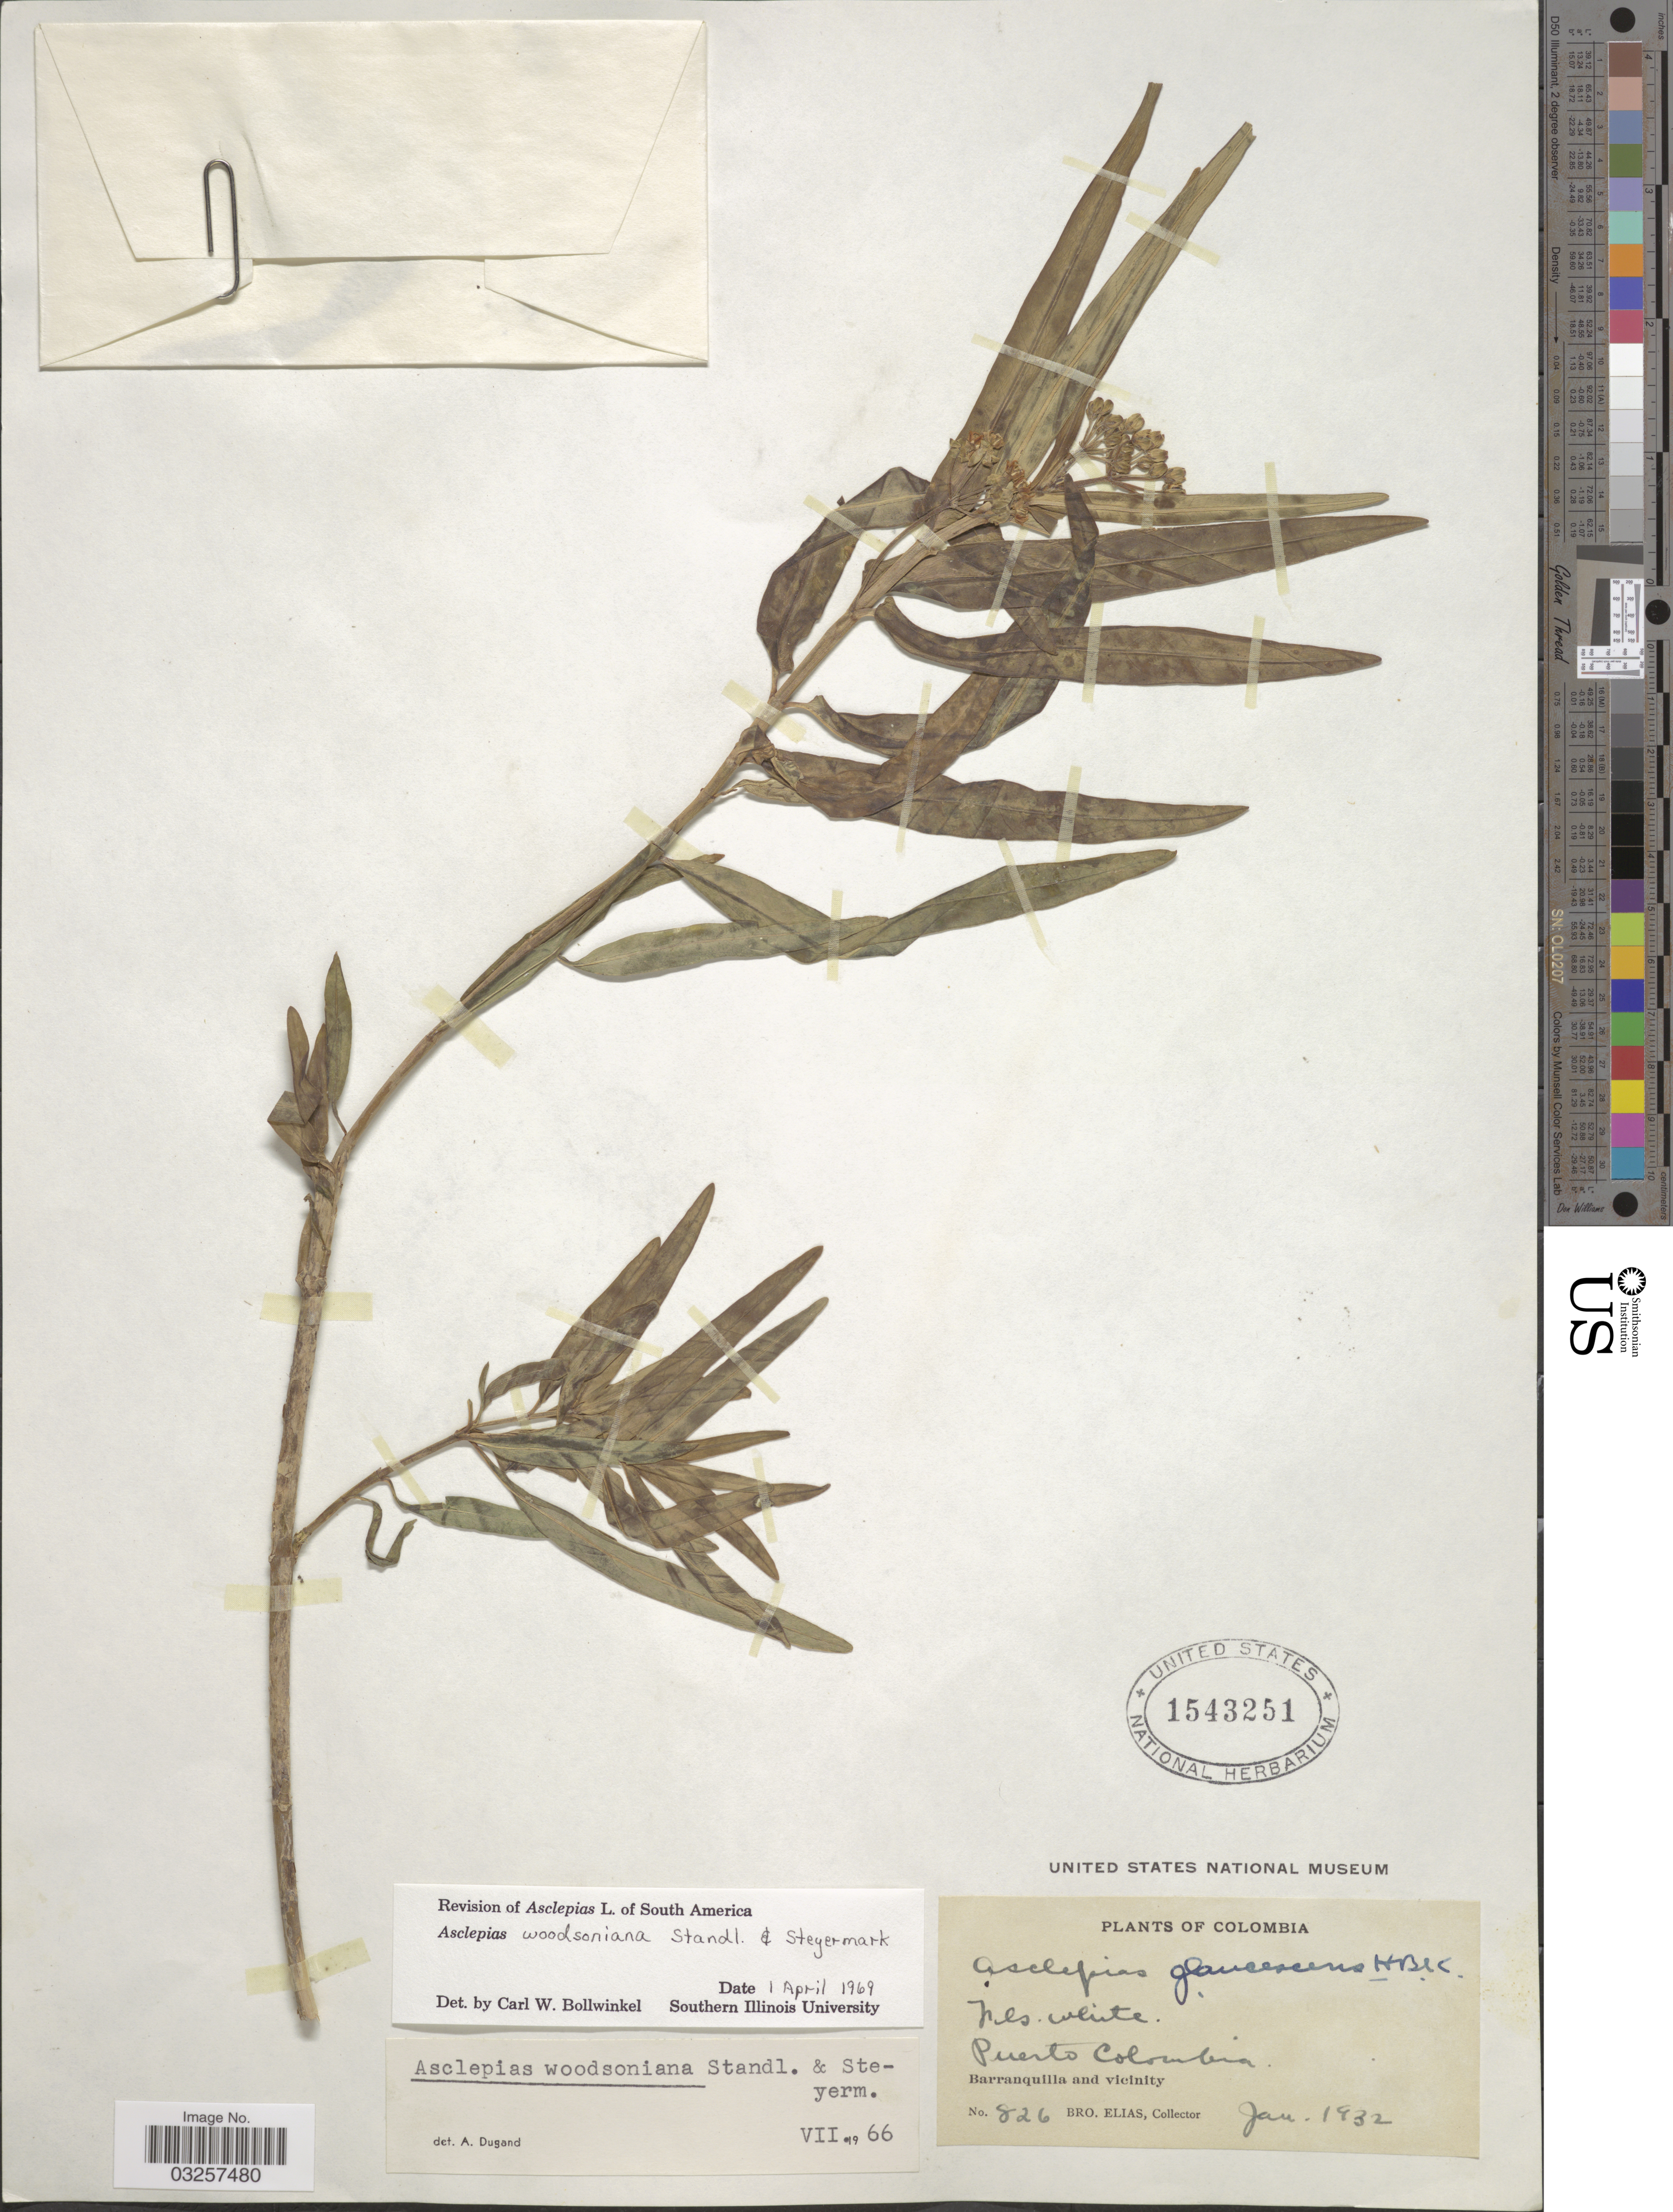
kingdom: Plantae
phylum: Tracheophyta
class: Magnoliopsida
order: Gentianales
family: Apocynaceae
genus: Asclepias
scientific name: Asclepias woodsoniana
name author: Standl. & Steyerm.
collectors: Bro. Elias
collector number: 826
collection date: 1932-01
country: Colombia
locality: Puerto Colombia. Barranquilla and vicinity.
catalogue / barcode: US 1543251